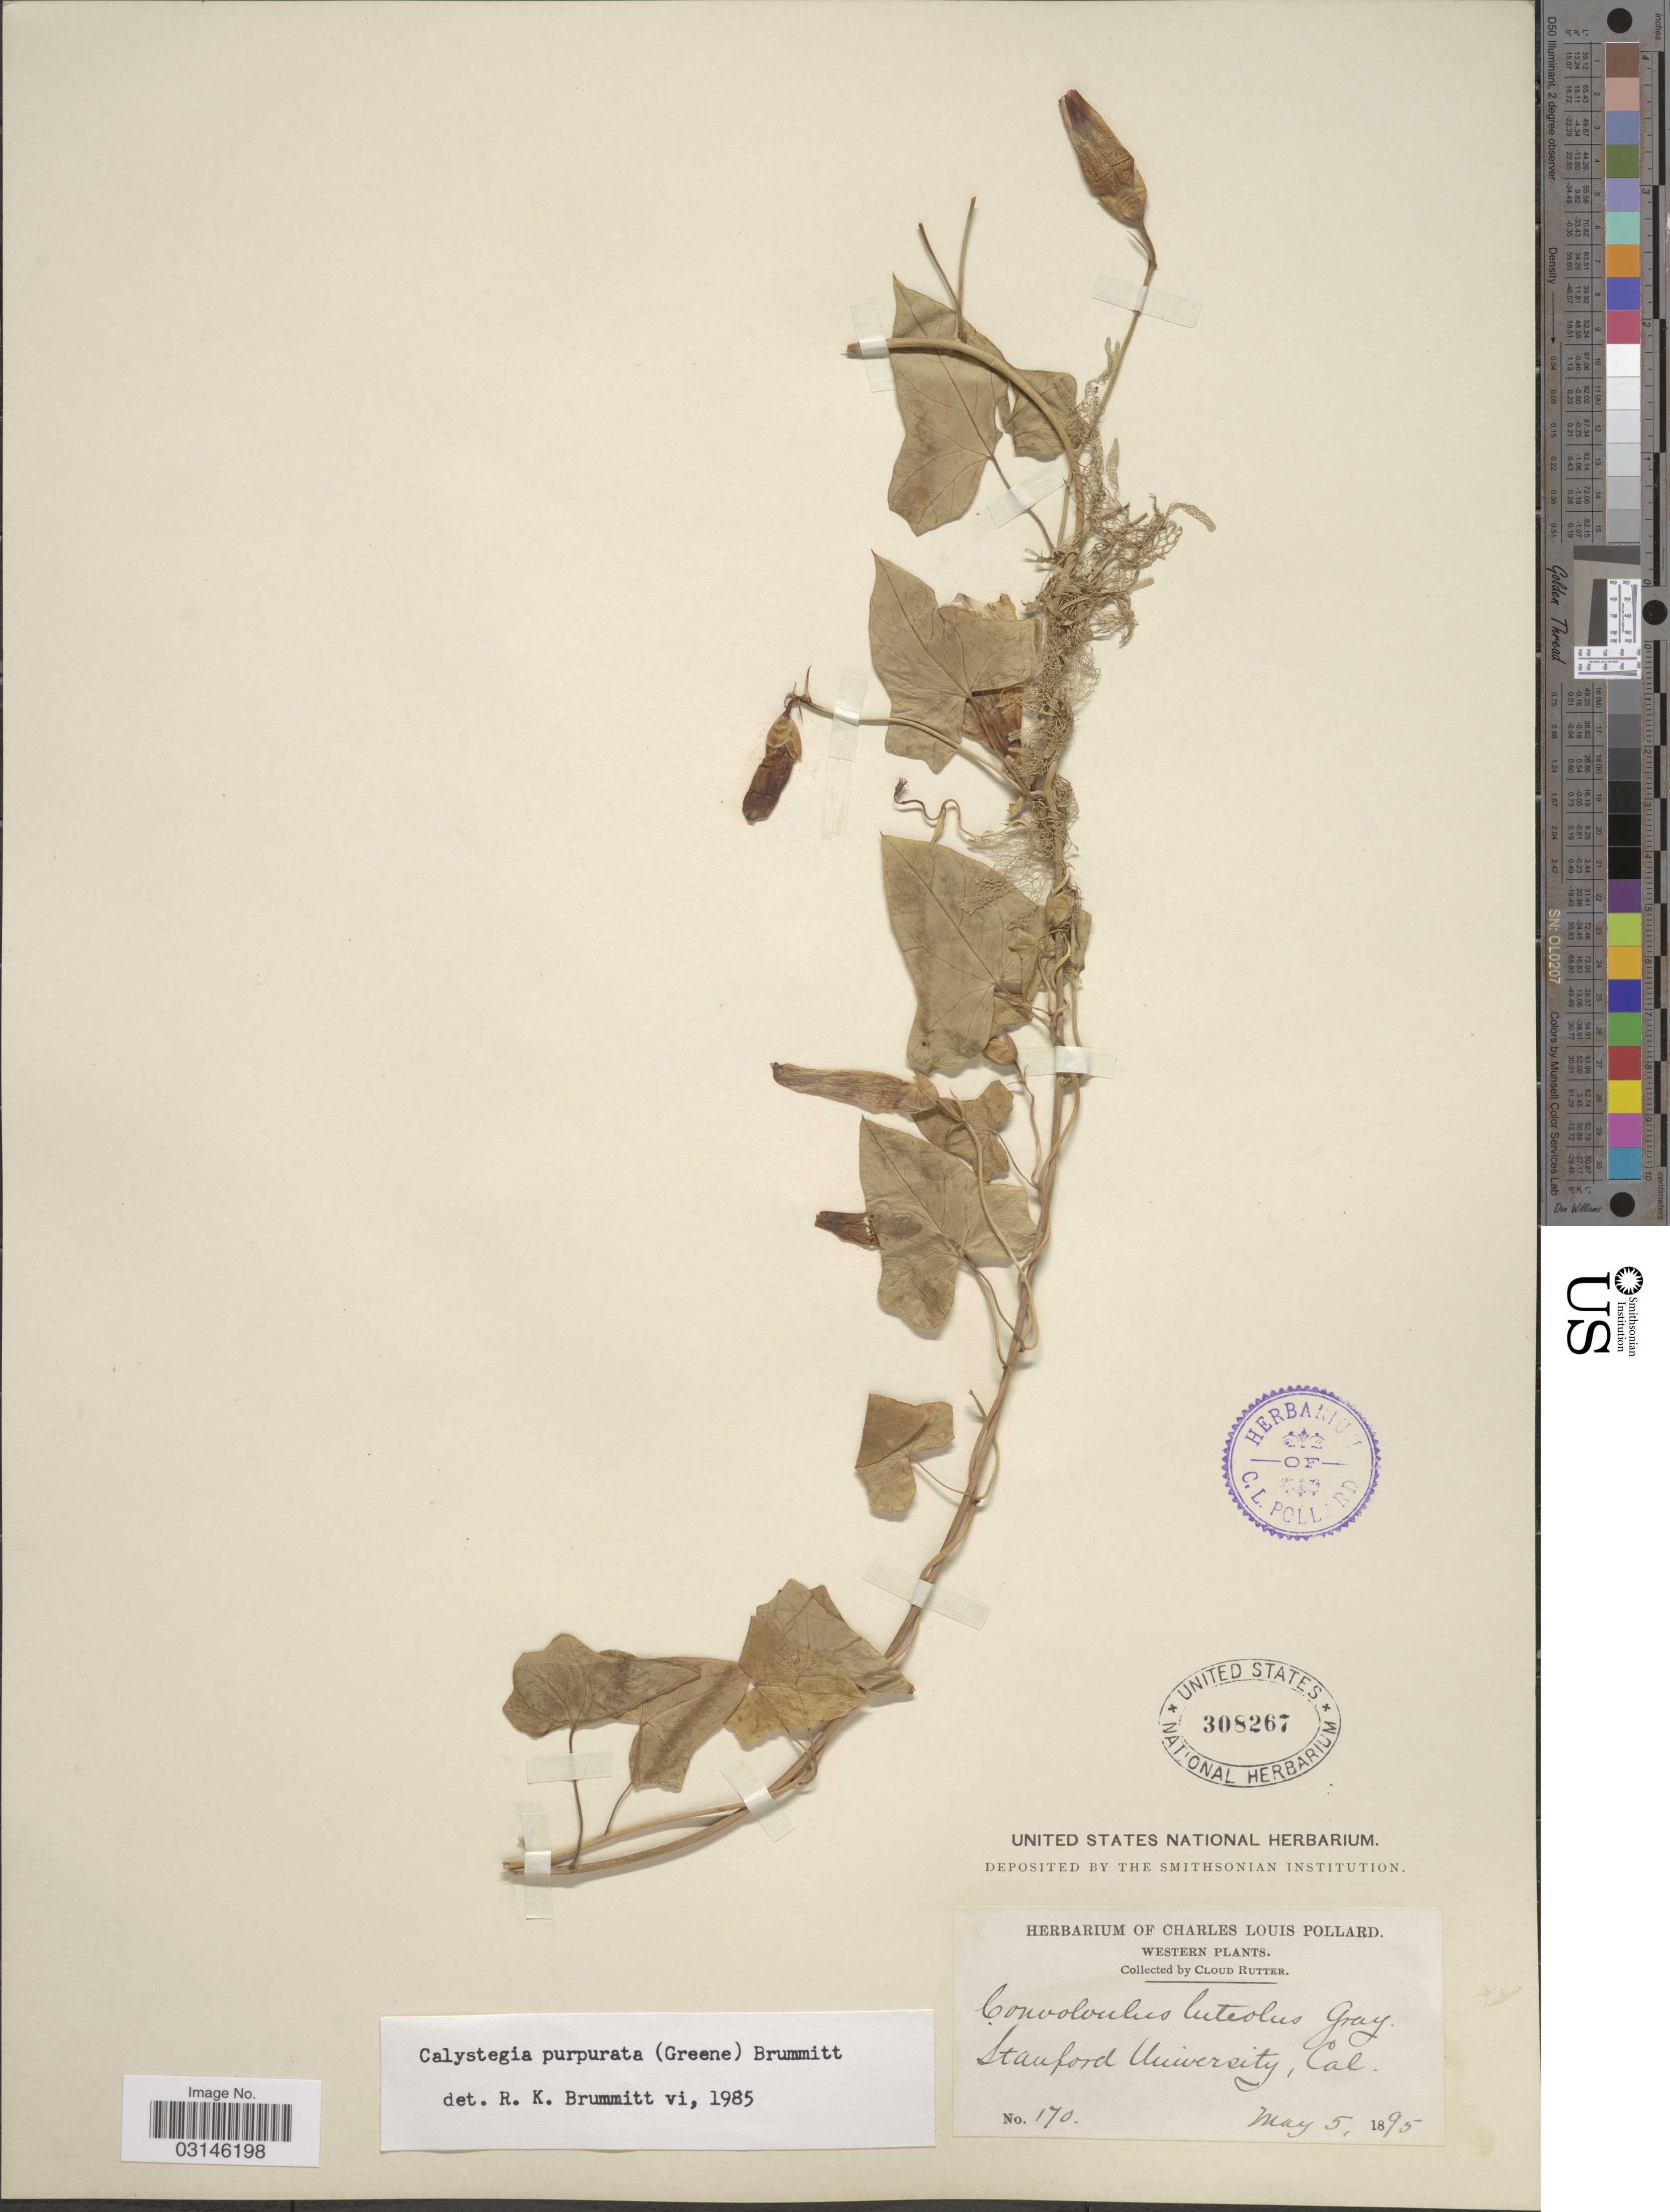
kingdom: Plantae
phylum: Tracheophyta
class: Magnoliopsida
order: Solanales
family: Convolvulaceae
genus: Calystegia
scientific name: Calystegia purpurata subsp. purpurata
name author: (Greene) Brummitt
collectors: C. Rutter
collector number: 170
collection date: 1895-05-05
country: United States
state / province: California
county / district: Santa Clara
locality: Western, Stanford University.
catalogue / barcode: US 308267